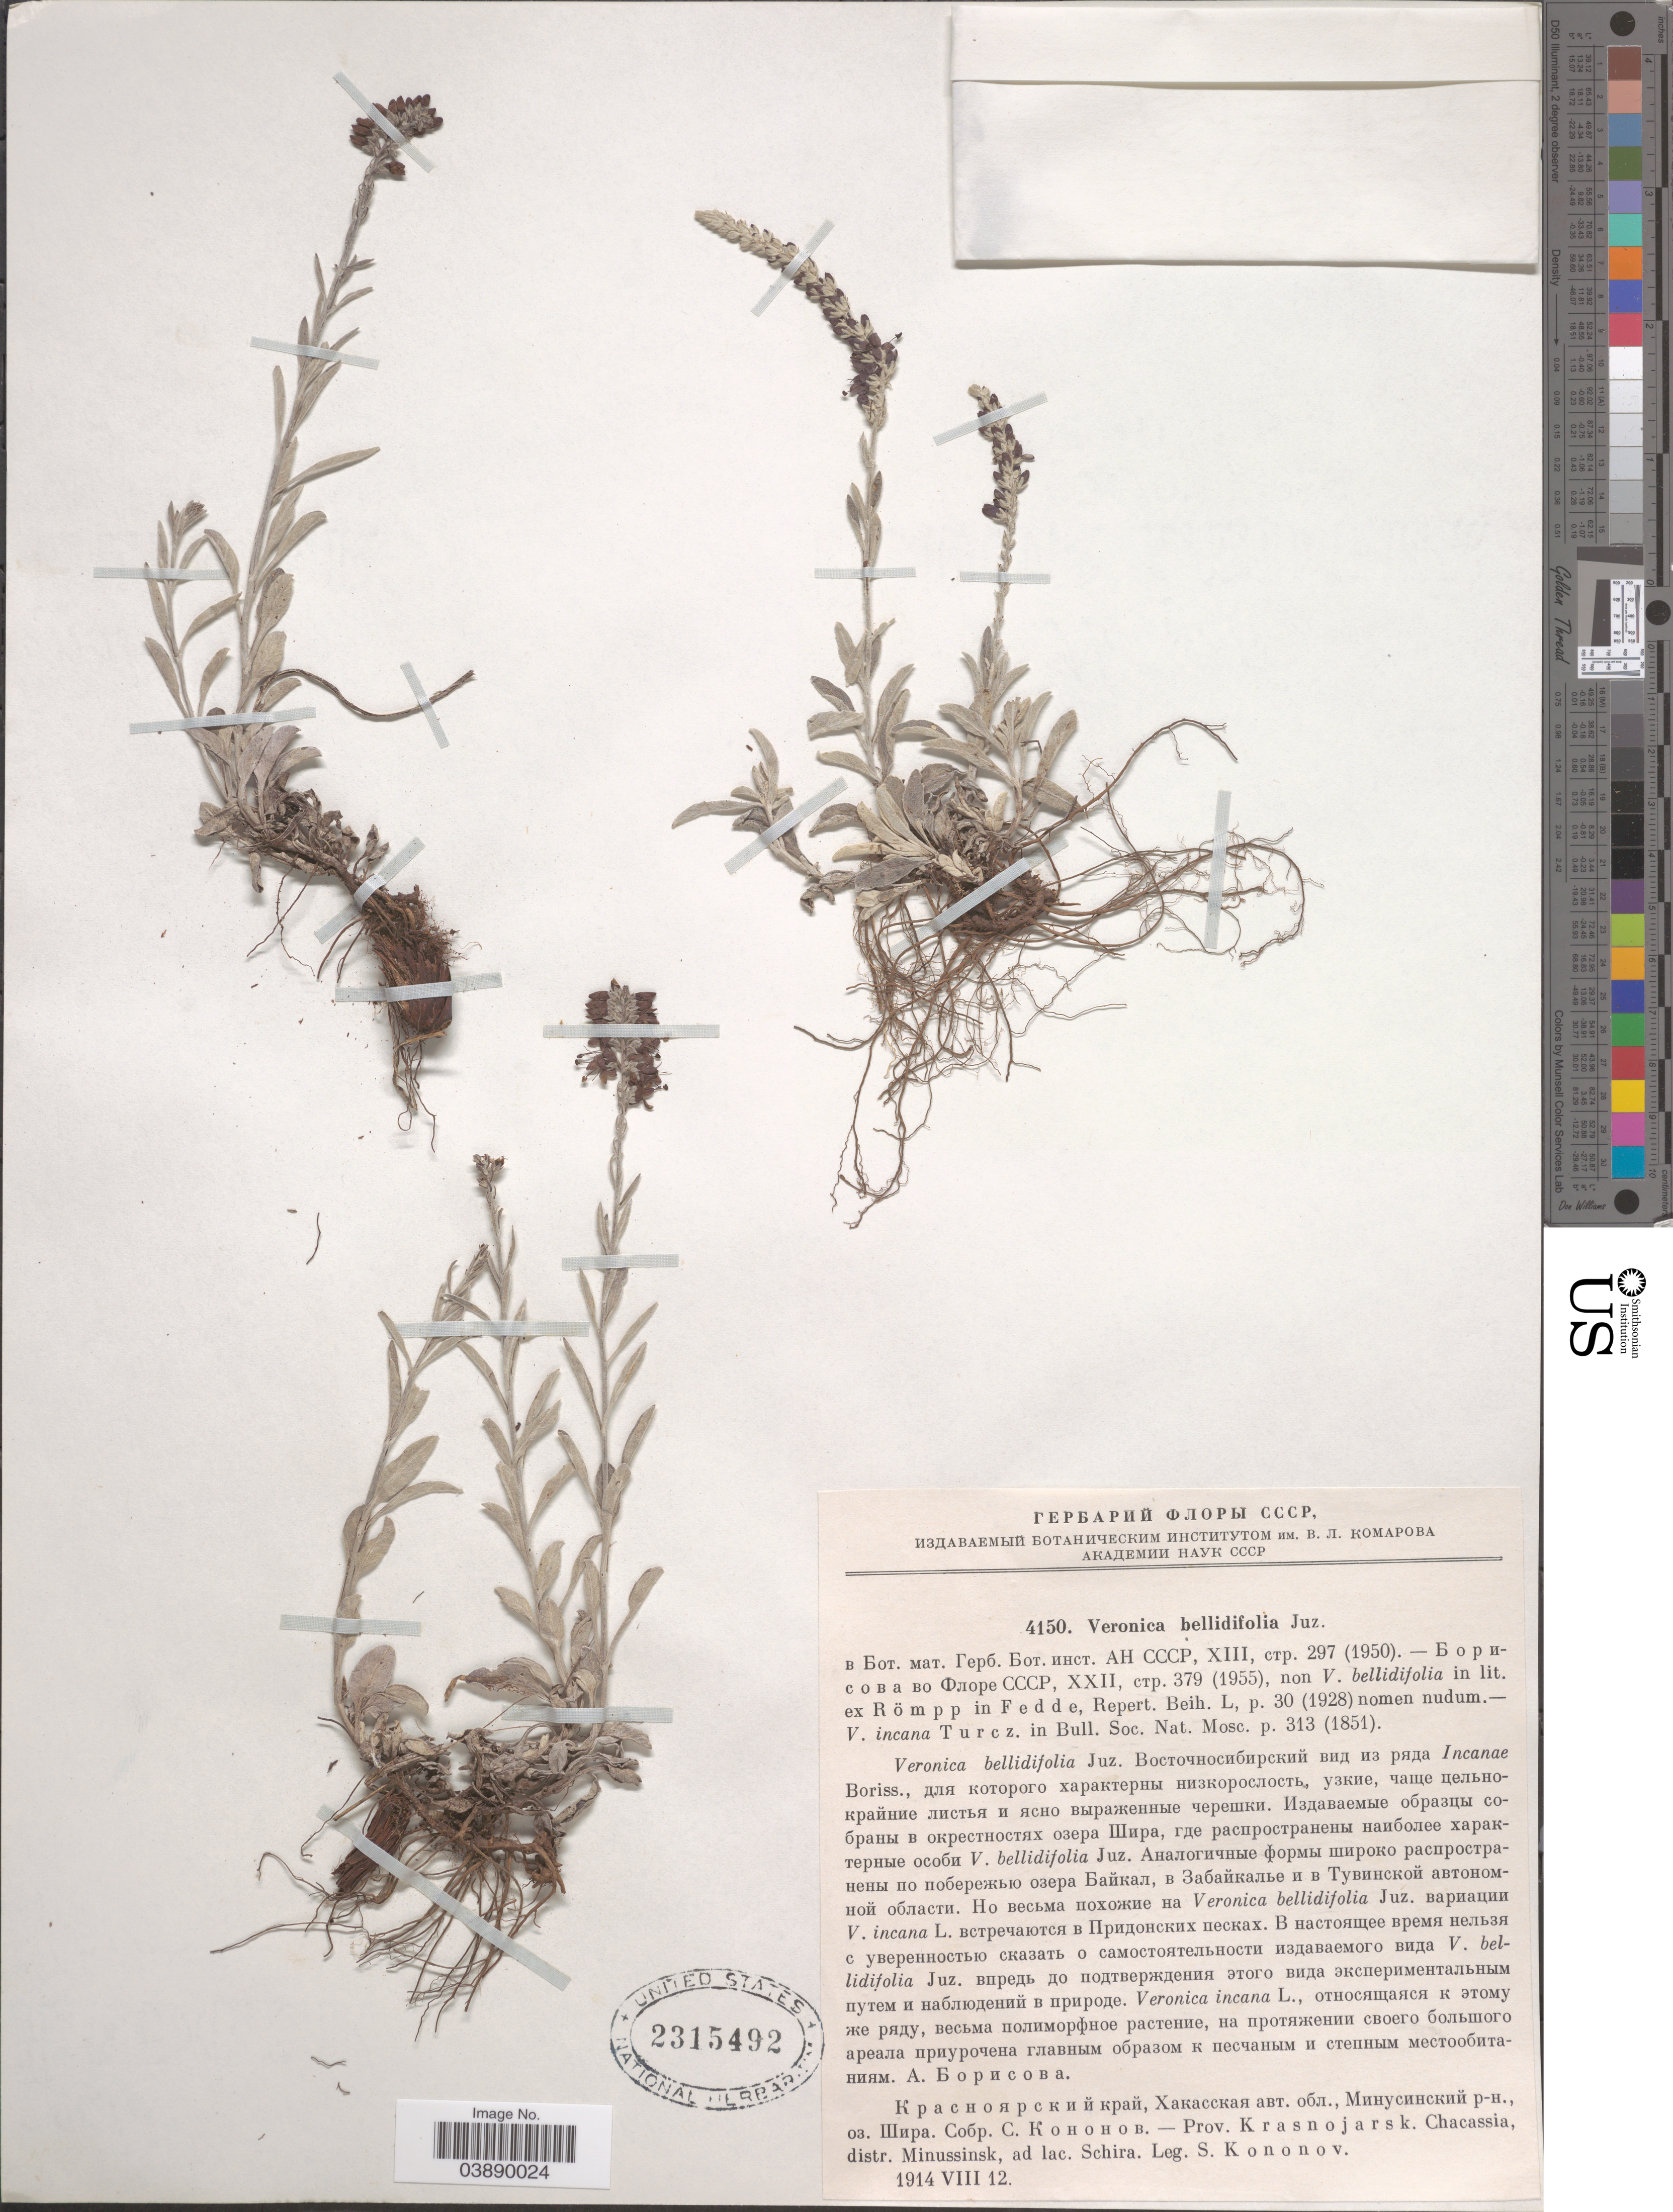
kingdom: Plantae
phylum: Tracheophyta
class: Magnoliopsida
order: Lamiales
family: Plantaginaceae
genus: Veronica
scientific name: Veronica bellidifolia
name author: Juz.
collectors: S. Kononov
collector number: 4150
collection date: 1914-08-12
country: Russian Federation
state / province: Krasnoyarsk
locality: Prov. Krasnojarsk. Chacassia, distr. Minussinsk, ad lac. Schira.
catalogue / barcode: US 2315492